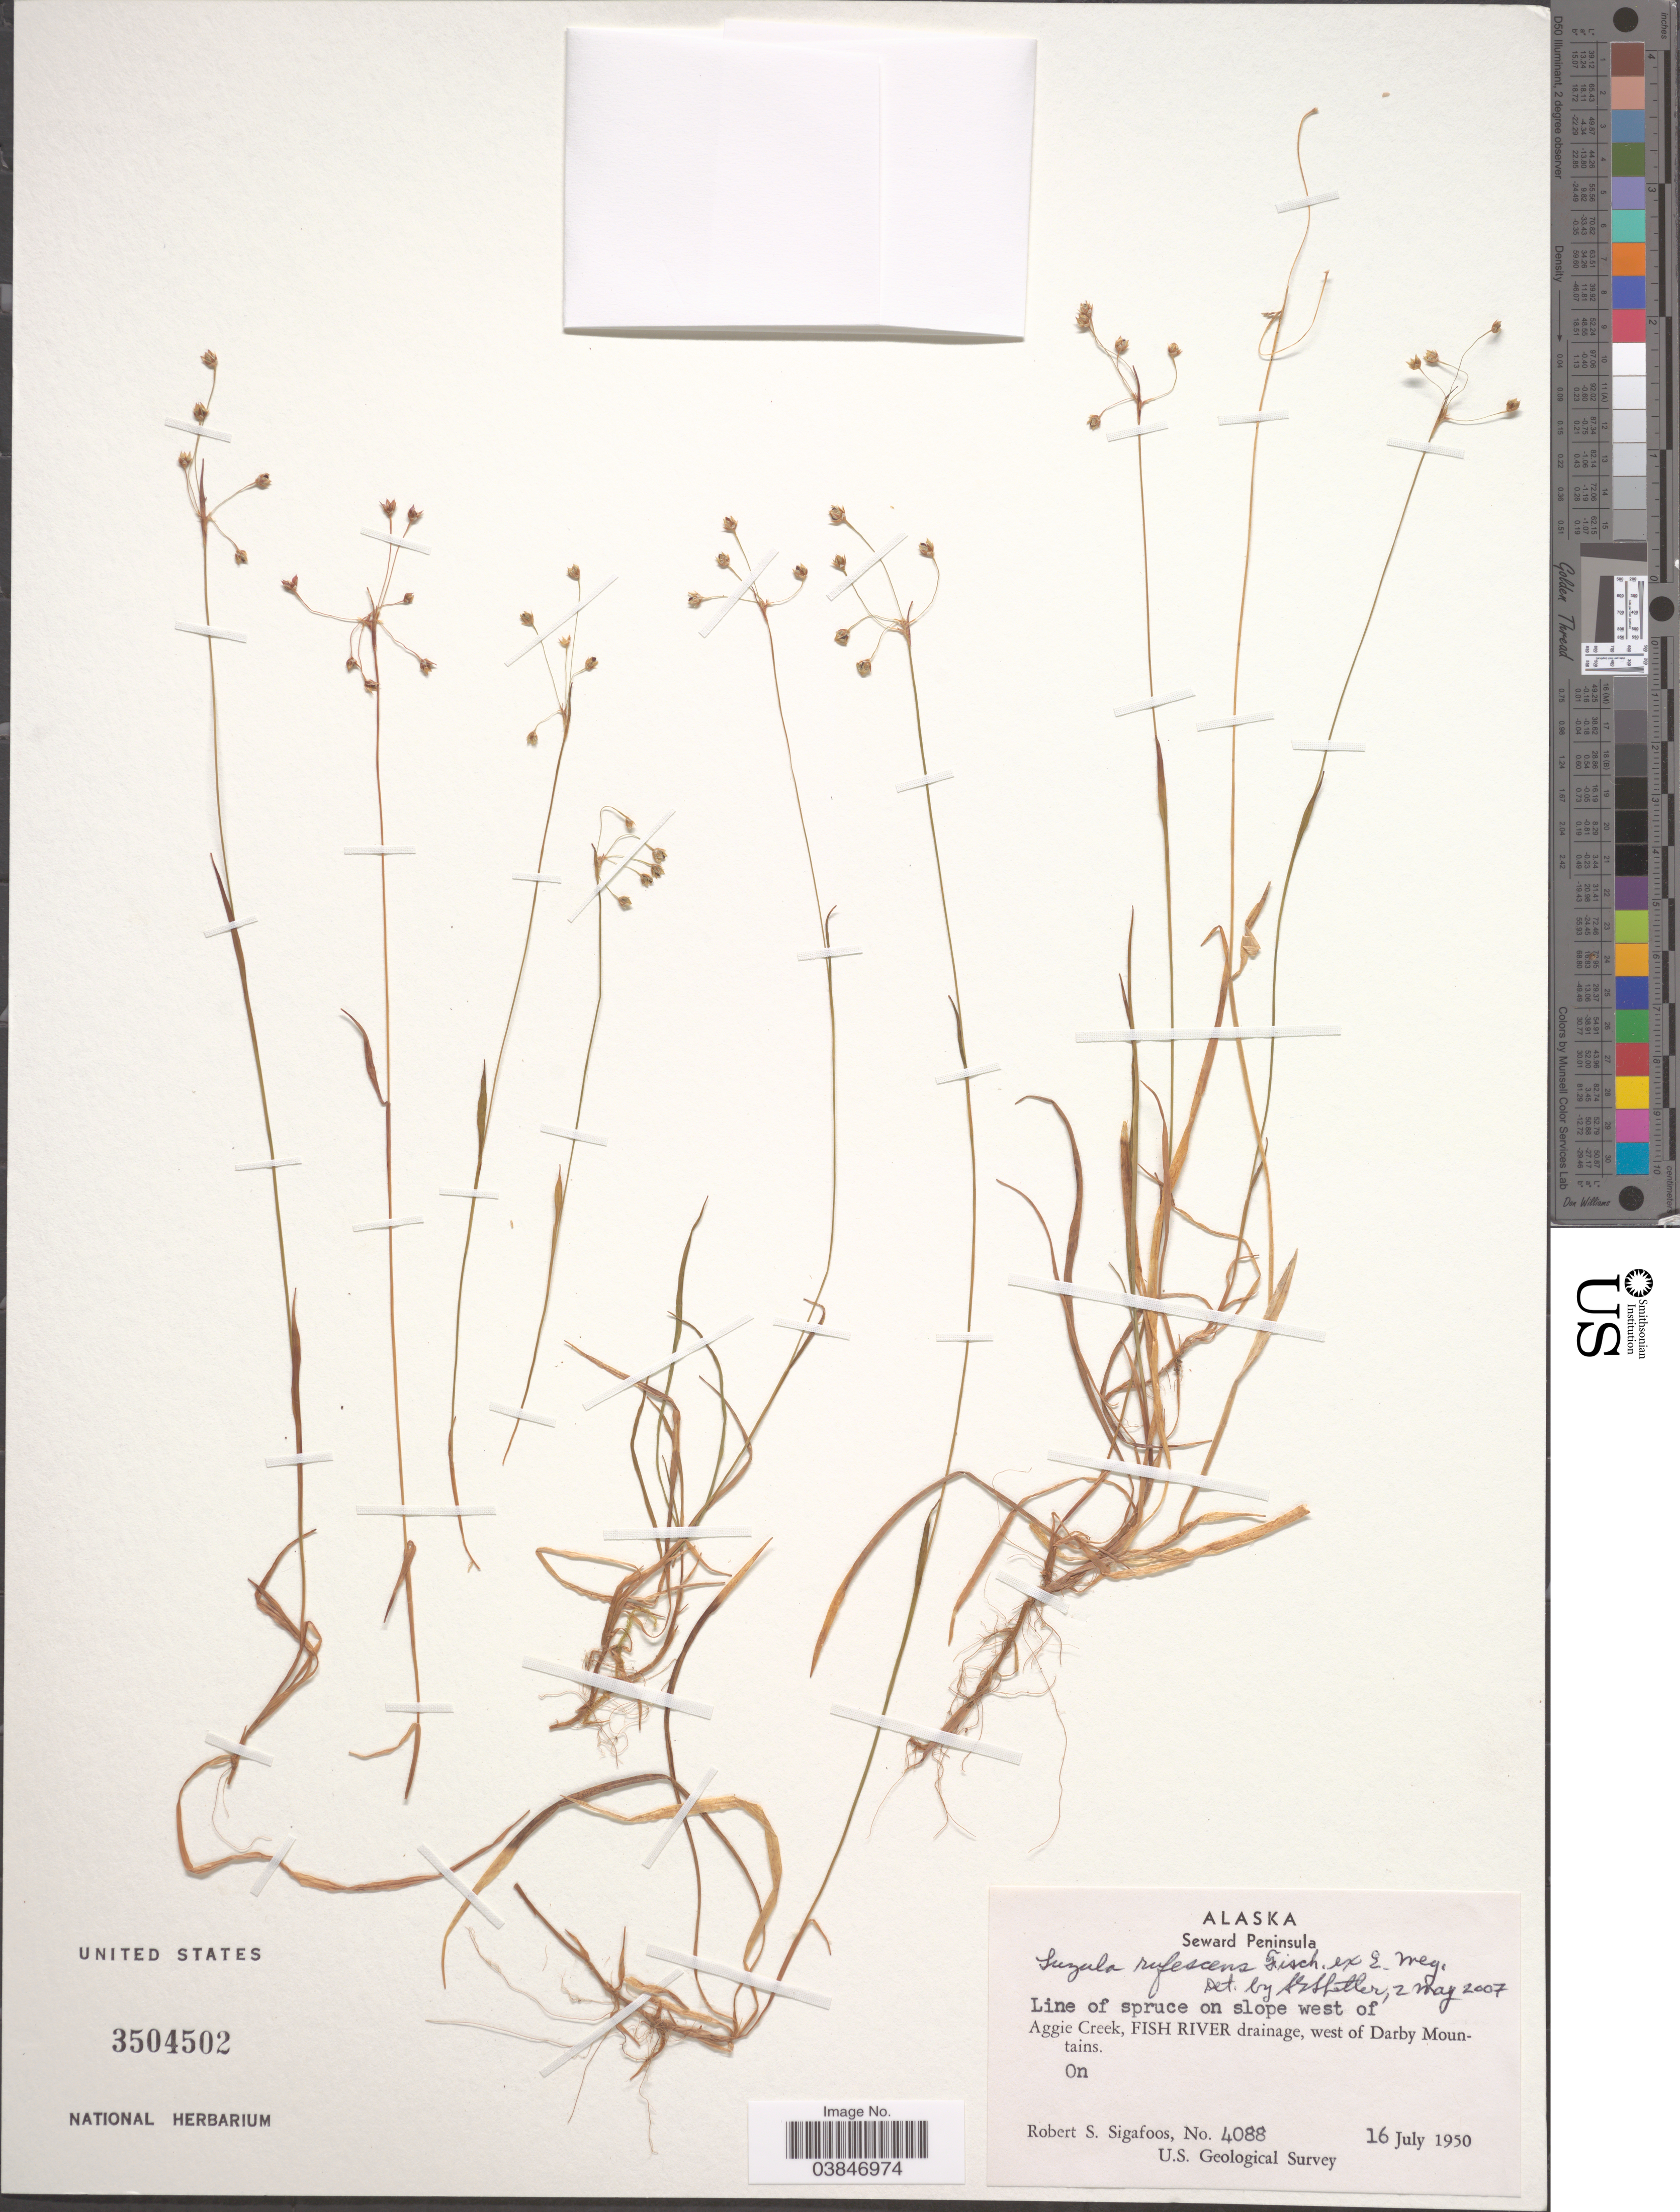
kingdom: Plantae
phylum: Tracheophyta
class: Liliopsida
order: Poales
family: Juncaceae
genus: Luzula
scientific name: Luzula rufescens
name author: Fisch. ex E. Mey.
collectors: R. Sigafoos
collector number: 4088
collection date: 1950-07-16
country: United States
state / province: Alaska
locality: Seward Peninsula. On slope west of Aggie Creek, Fish River drainage, west of Darby Mountains.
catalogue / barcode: US 3504502